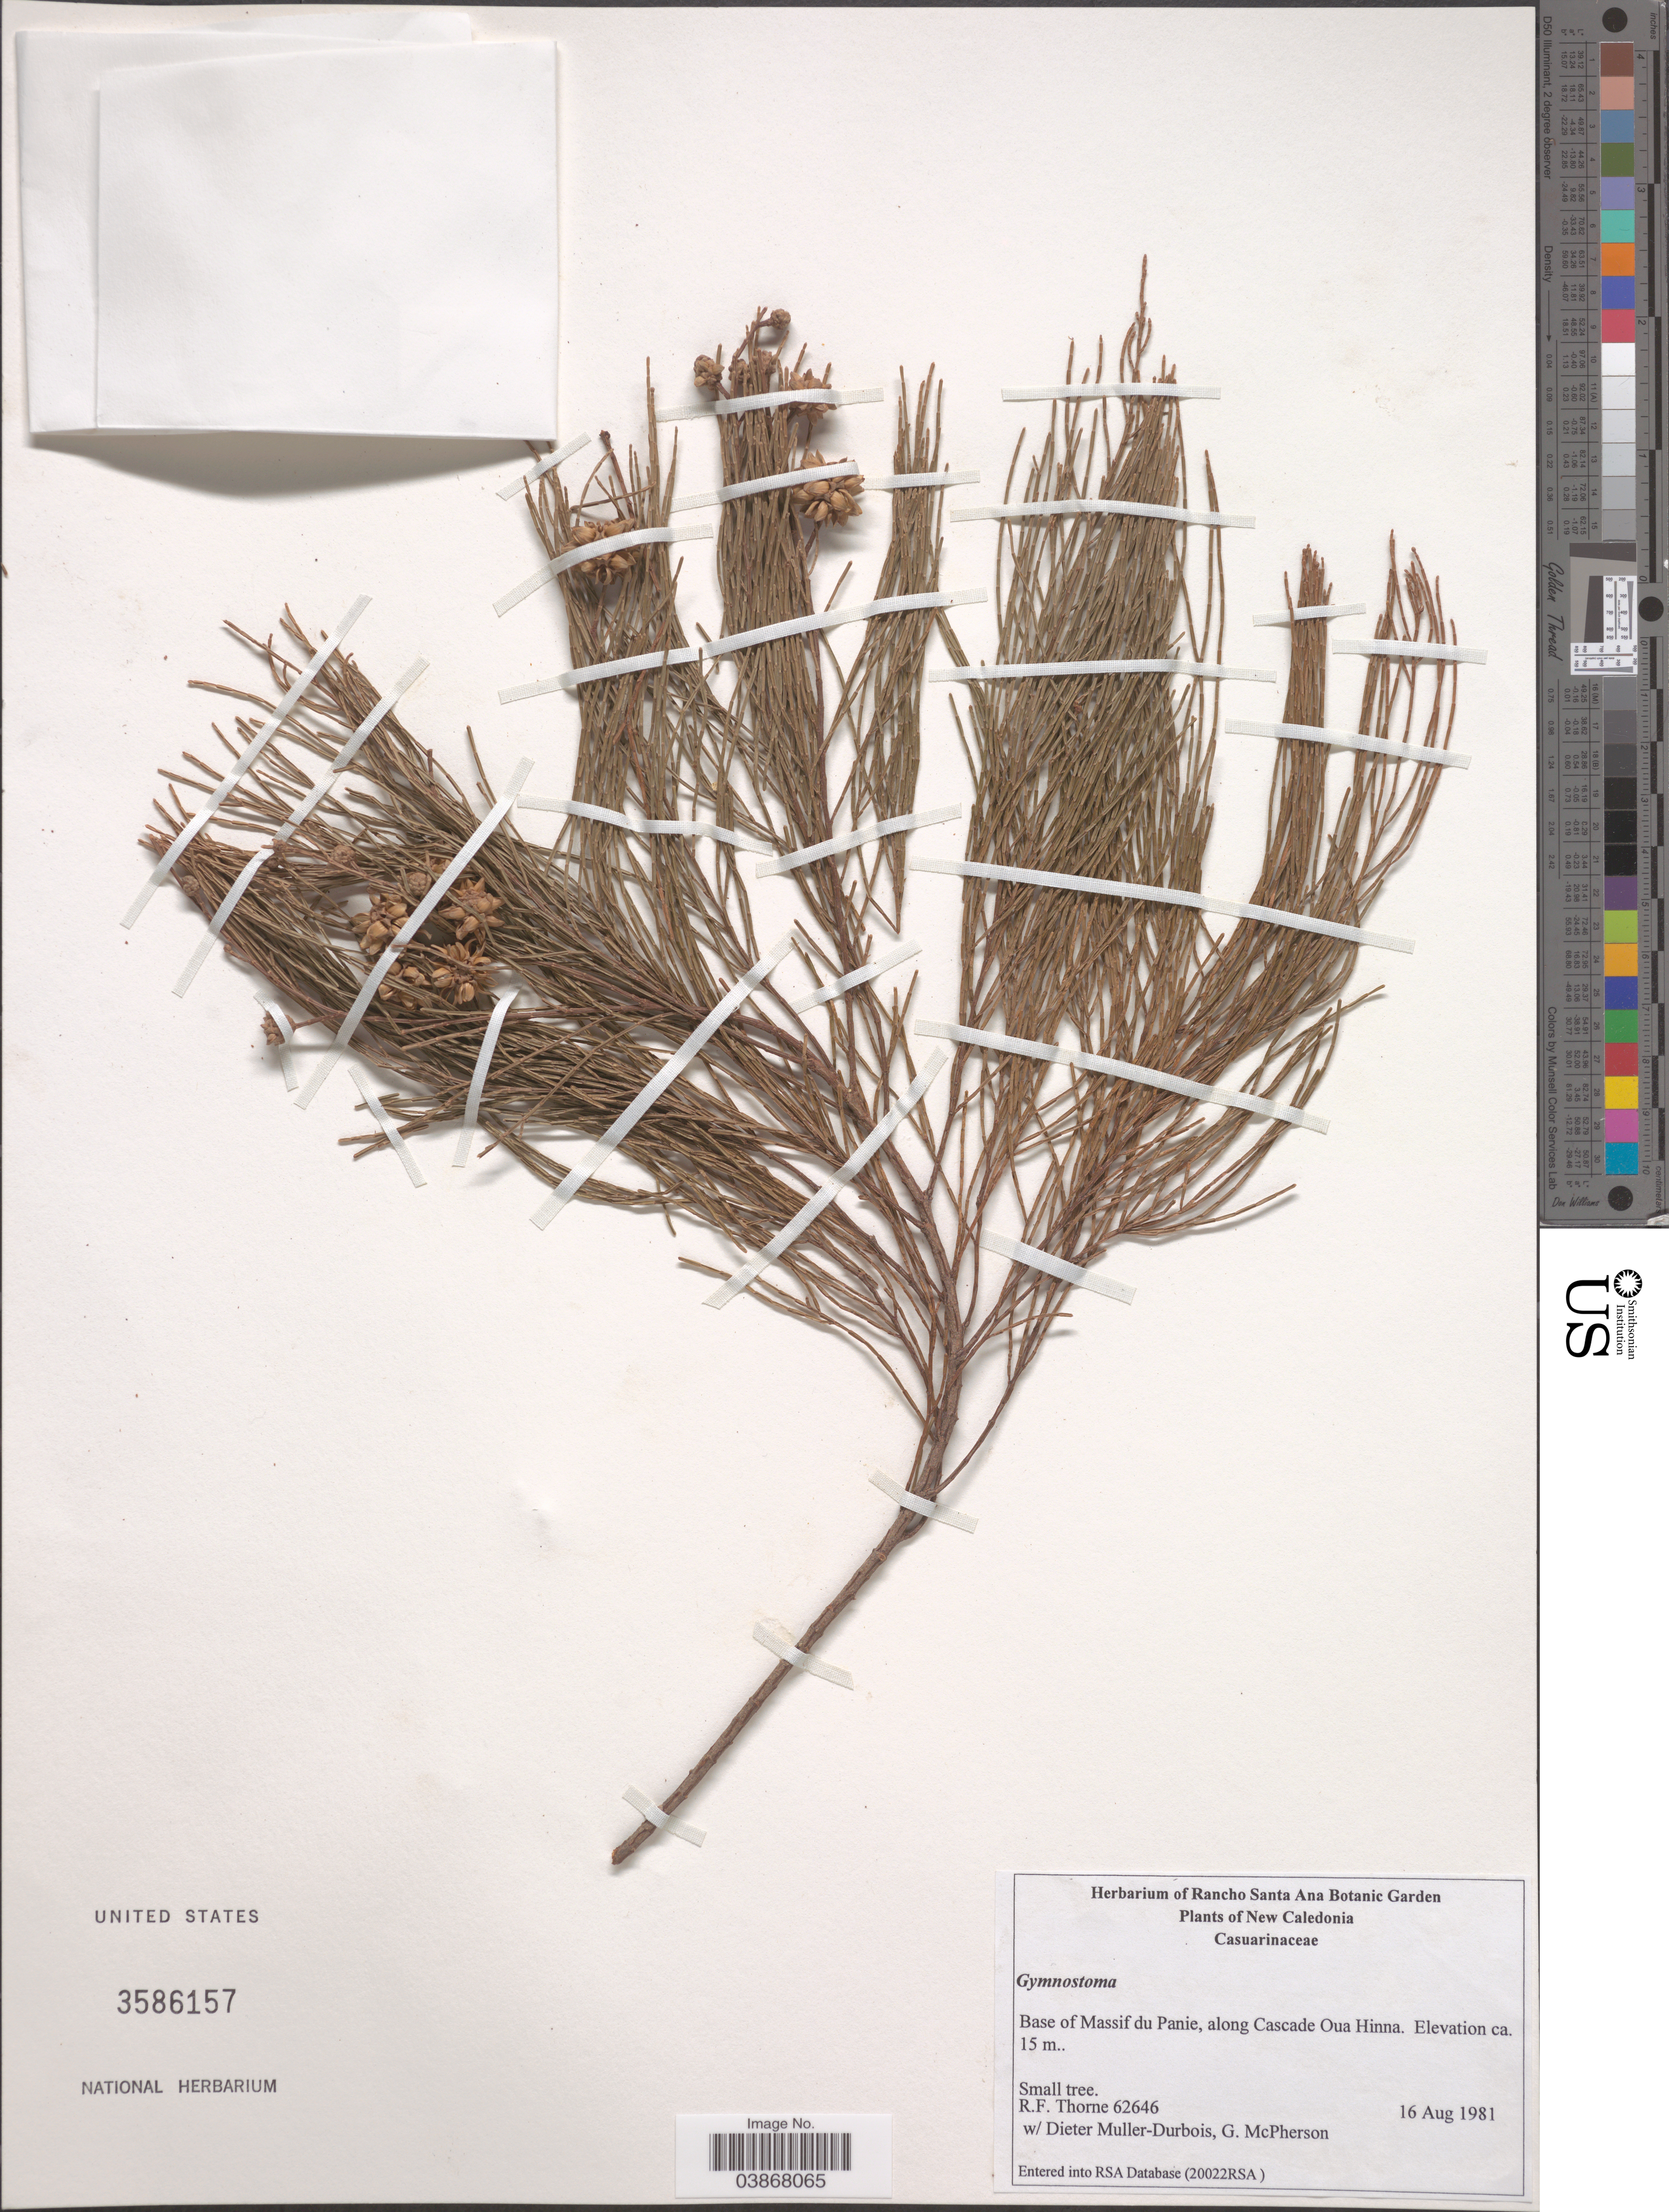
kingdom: Plantae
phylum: Tracheophyta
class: Magnoliopsida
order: Fagales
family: Casuarinaceae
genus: Gymnostoma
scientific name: Gymnostoma sp.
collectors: R. Thorne, D. Muller-Durbois & G. McPherson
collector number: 62646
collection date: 1981-08-16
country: New Caledonia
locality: Base of Massif du Panie, along Cascade Oua Hinna.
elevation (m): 15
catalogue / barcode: US 3586157